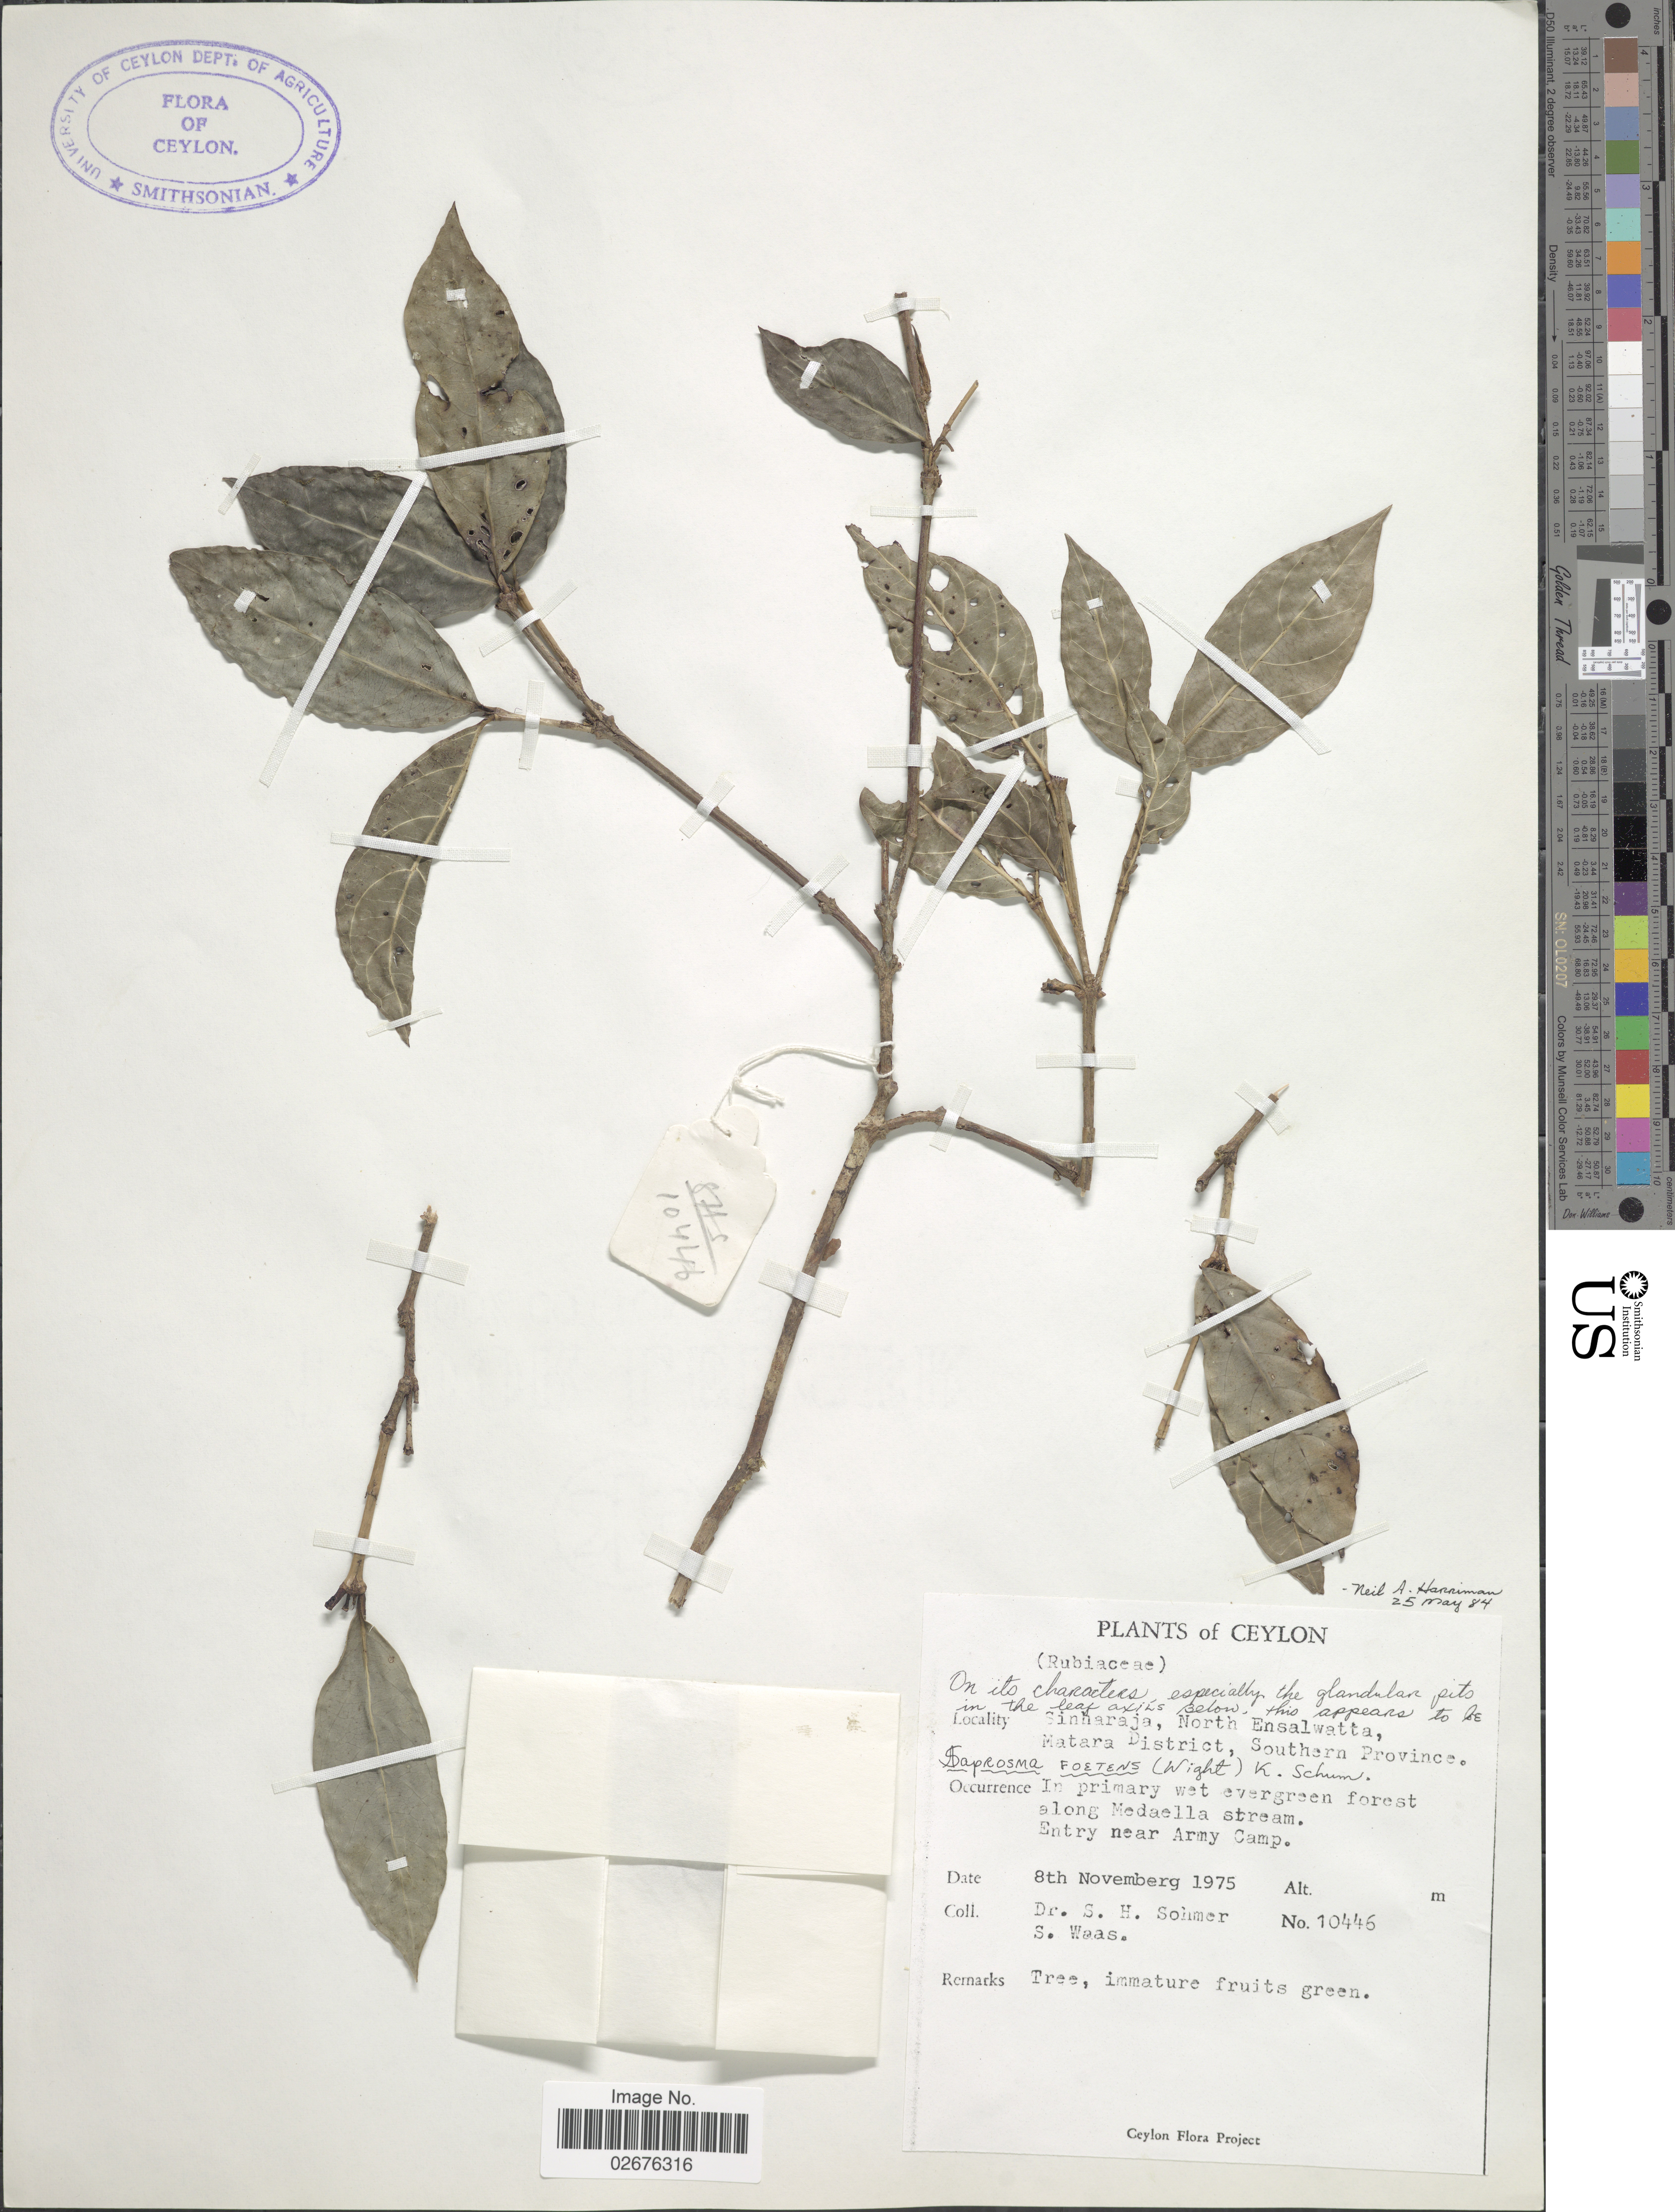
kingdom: Plantae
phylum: Tracheophyta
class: Magnoliopsida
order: Gentianales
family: Rubiaceae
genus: Saprosma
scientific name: Saprosma foetens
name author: (Wight) K. Schum.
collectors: S. H. Sohmer & S. Waas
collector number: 10446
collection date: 1975-11-08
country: Sri Lanka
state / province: Southern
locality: Ceylon. Sinharaja, North Ensalwatta, Matara District. In primary wet evergreen forest along Medaella stream. Entry near Army Camp